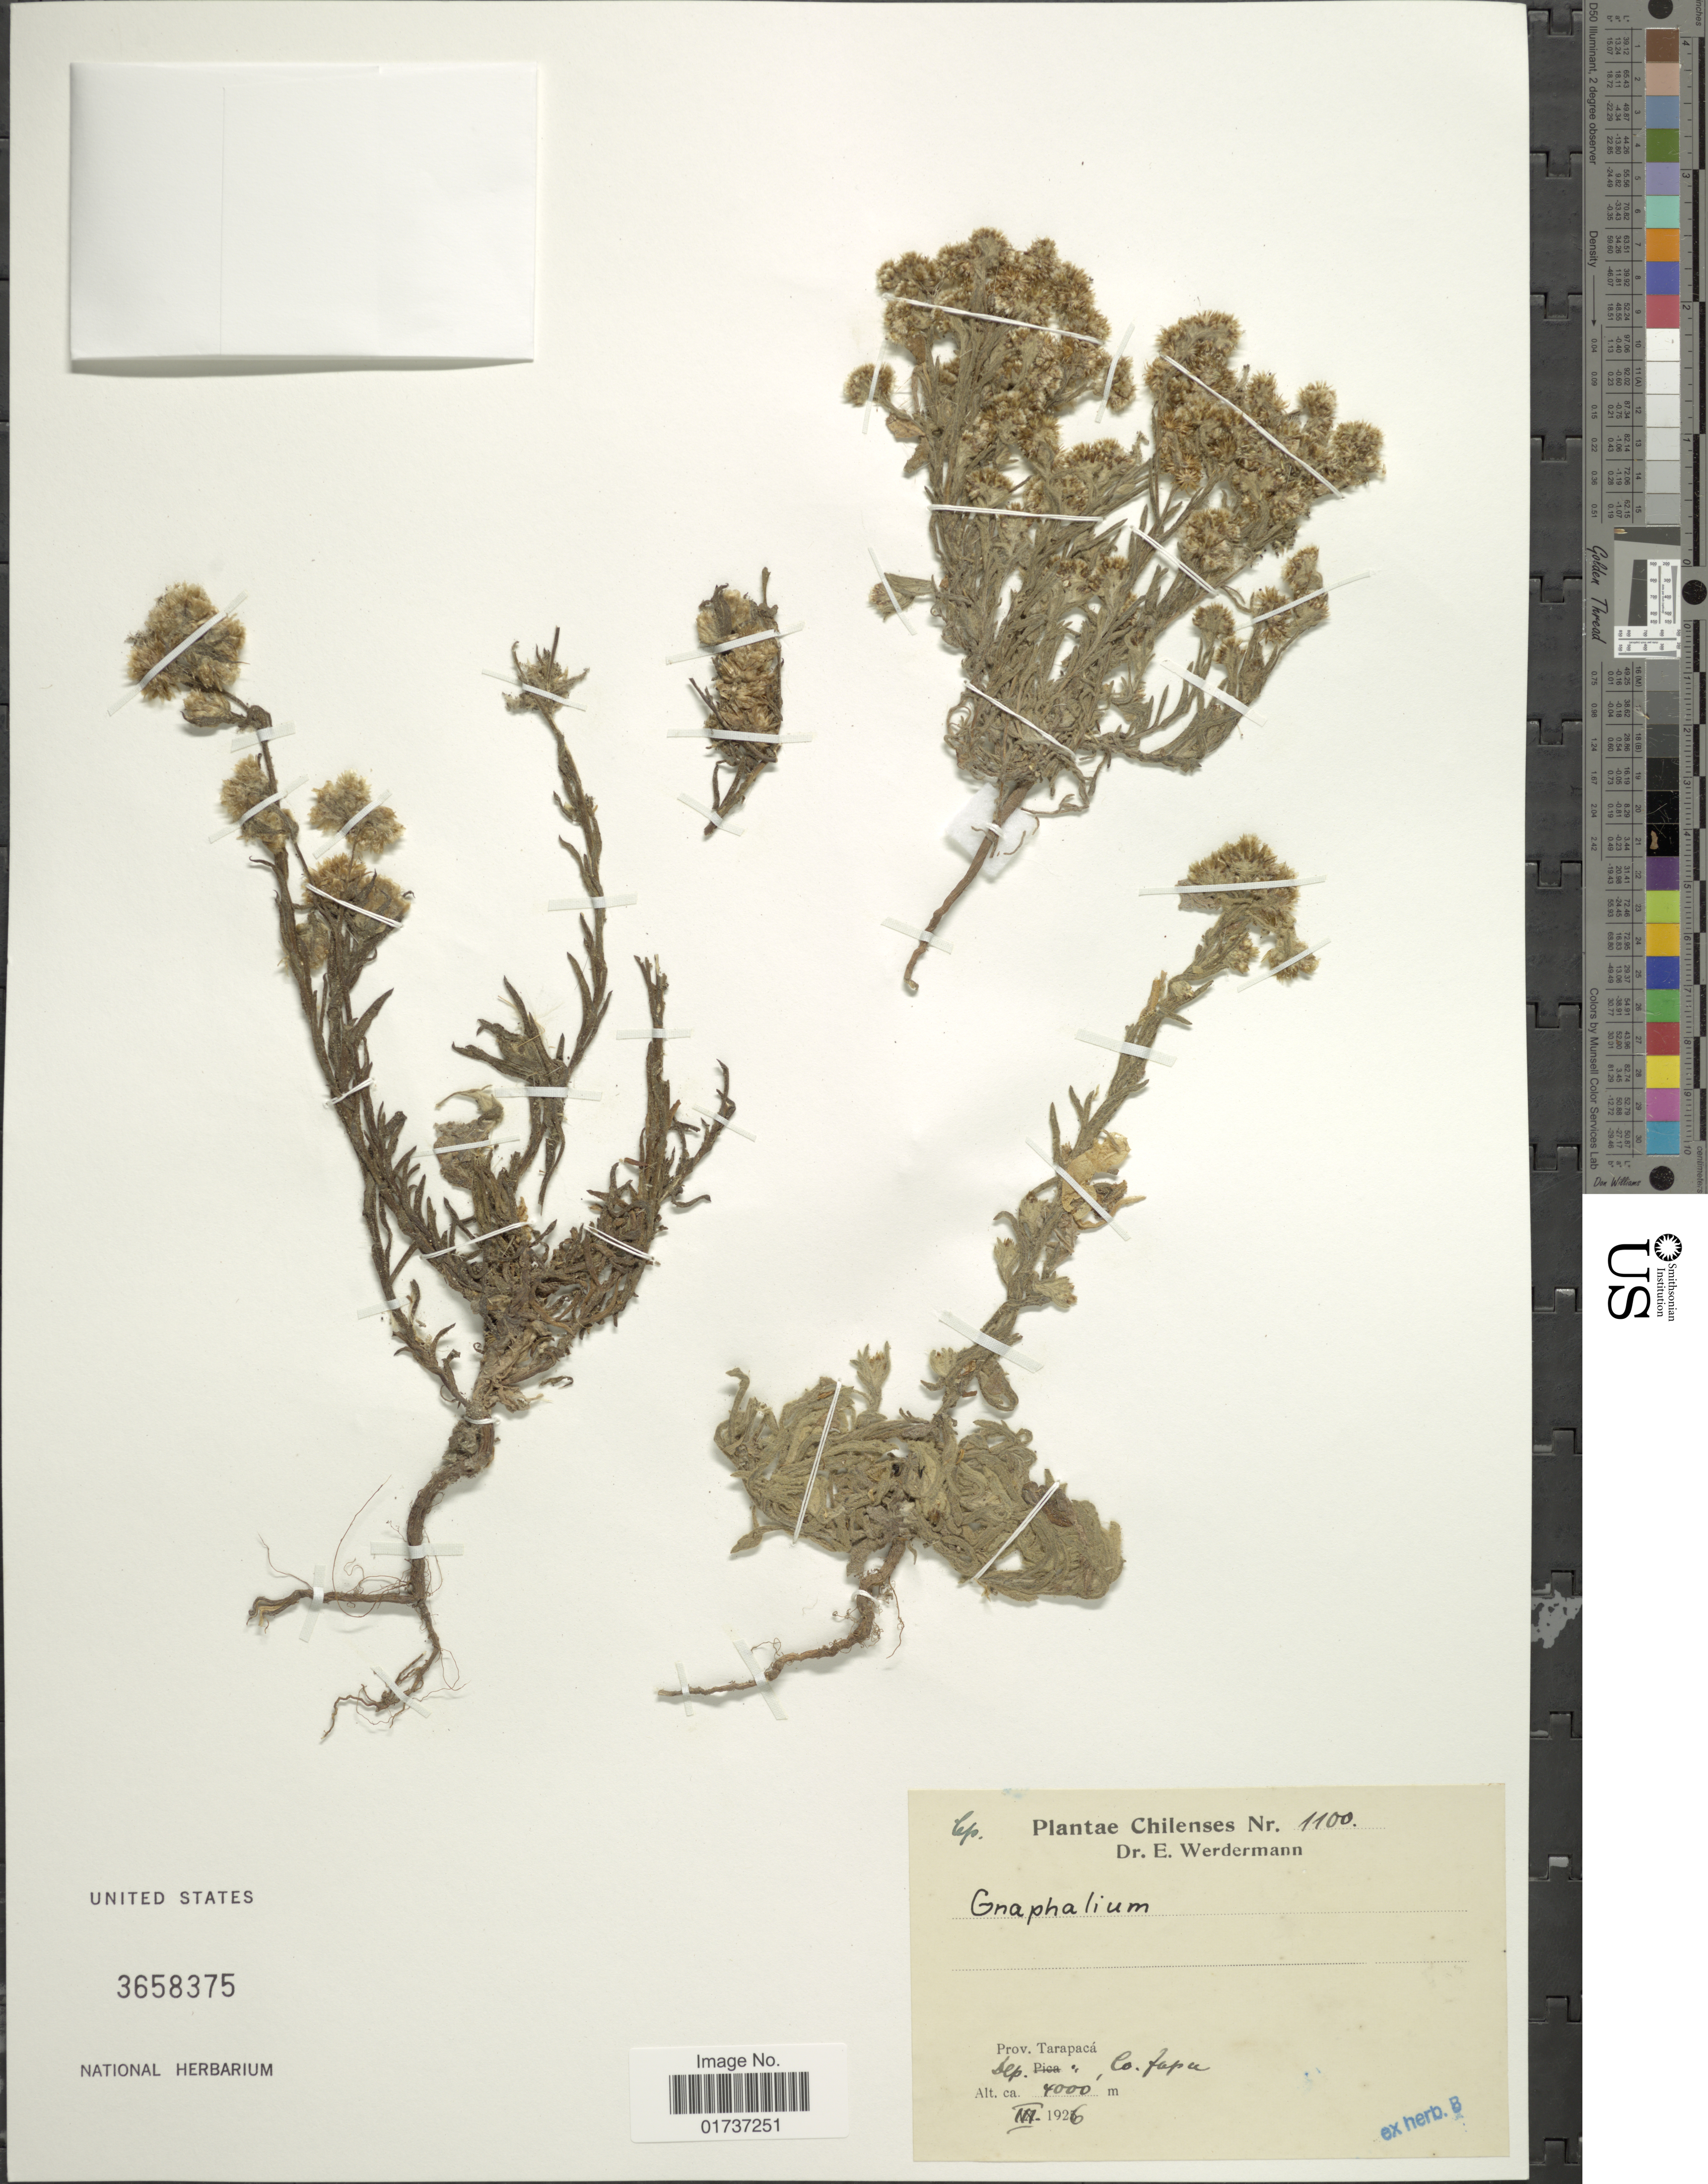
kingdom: Plantae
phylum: Tracheophyta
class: Magnoliopsida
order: Asterales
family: Asteraceae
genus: Gnaphalium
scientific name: Gnaphalium sp.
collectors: E. Werdermann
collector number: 1100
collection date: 1926-06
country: Chile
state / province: Tarapacá (I)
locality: Prov. Tarapacá, Dep. Tarapacá, Co. Japu.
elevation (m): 4000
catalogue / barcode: US 3658375